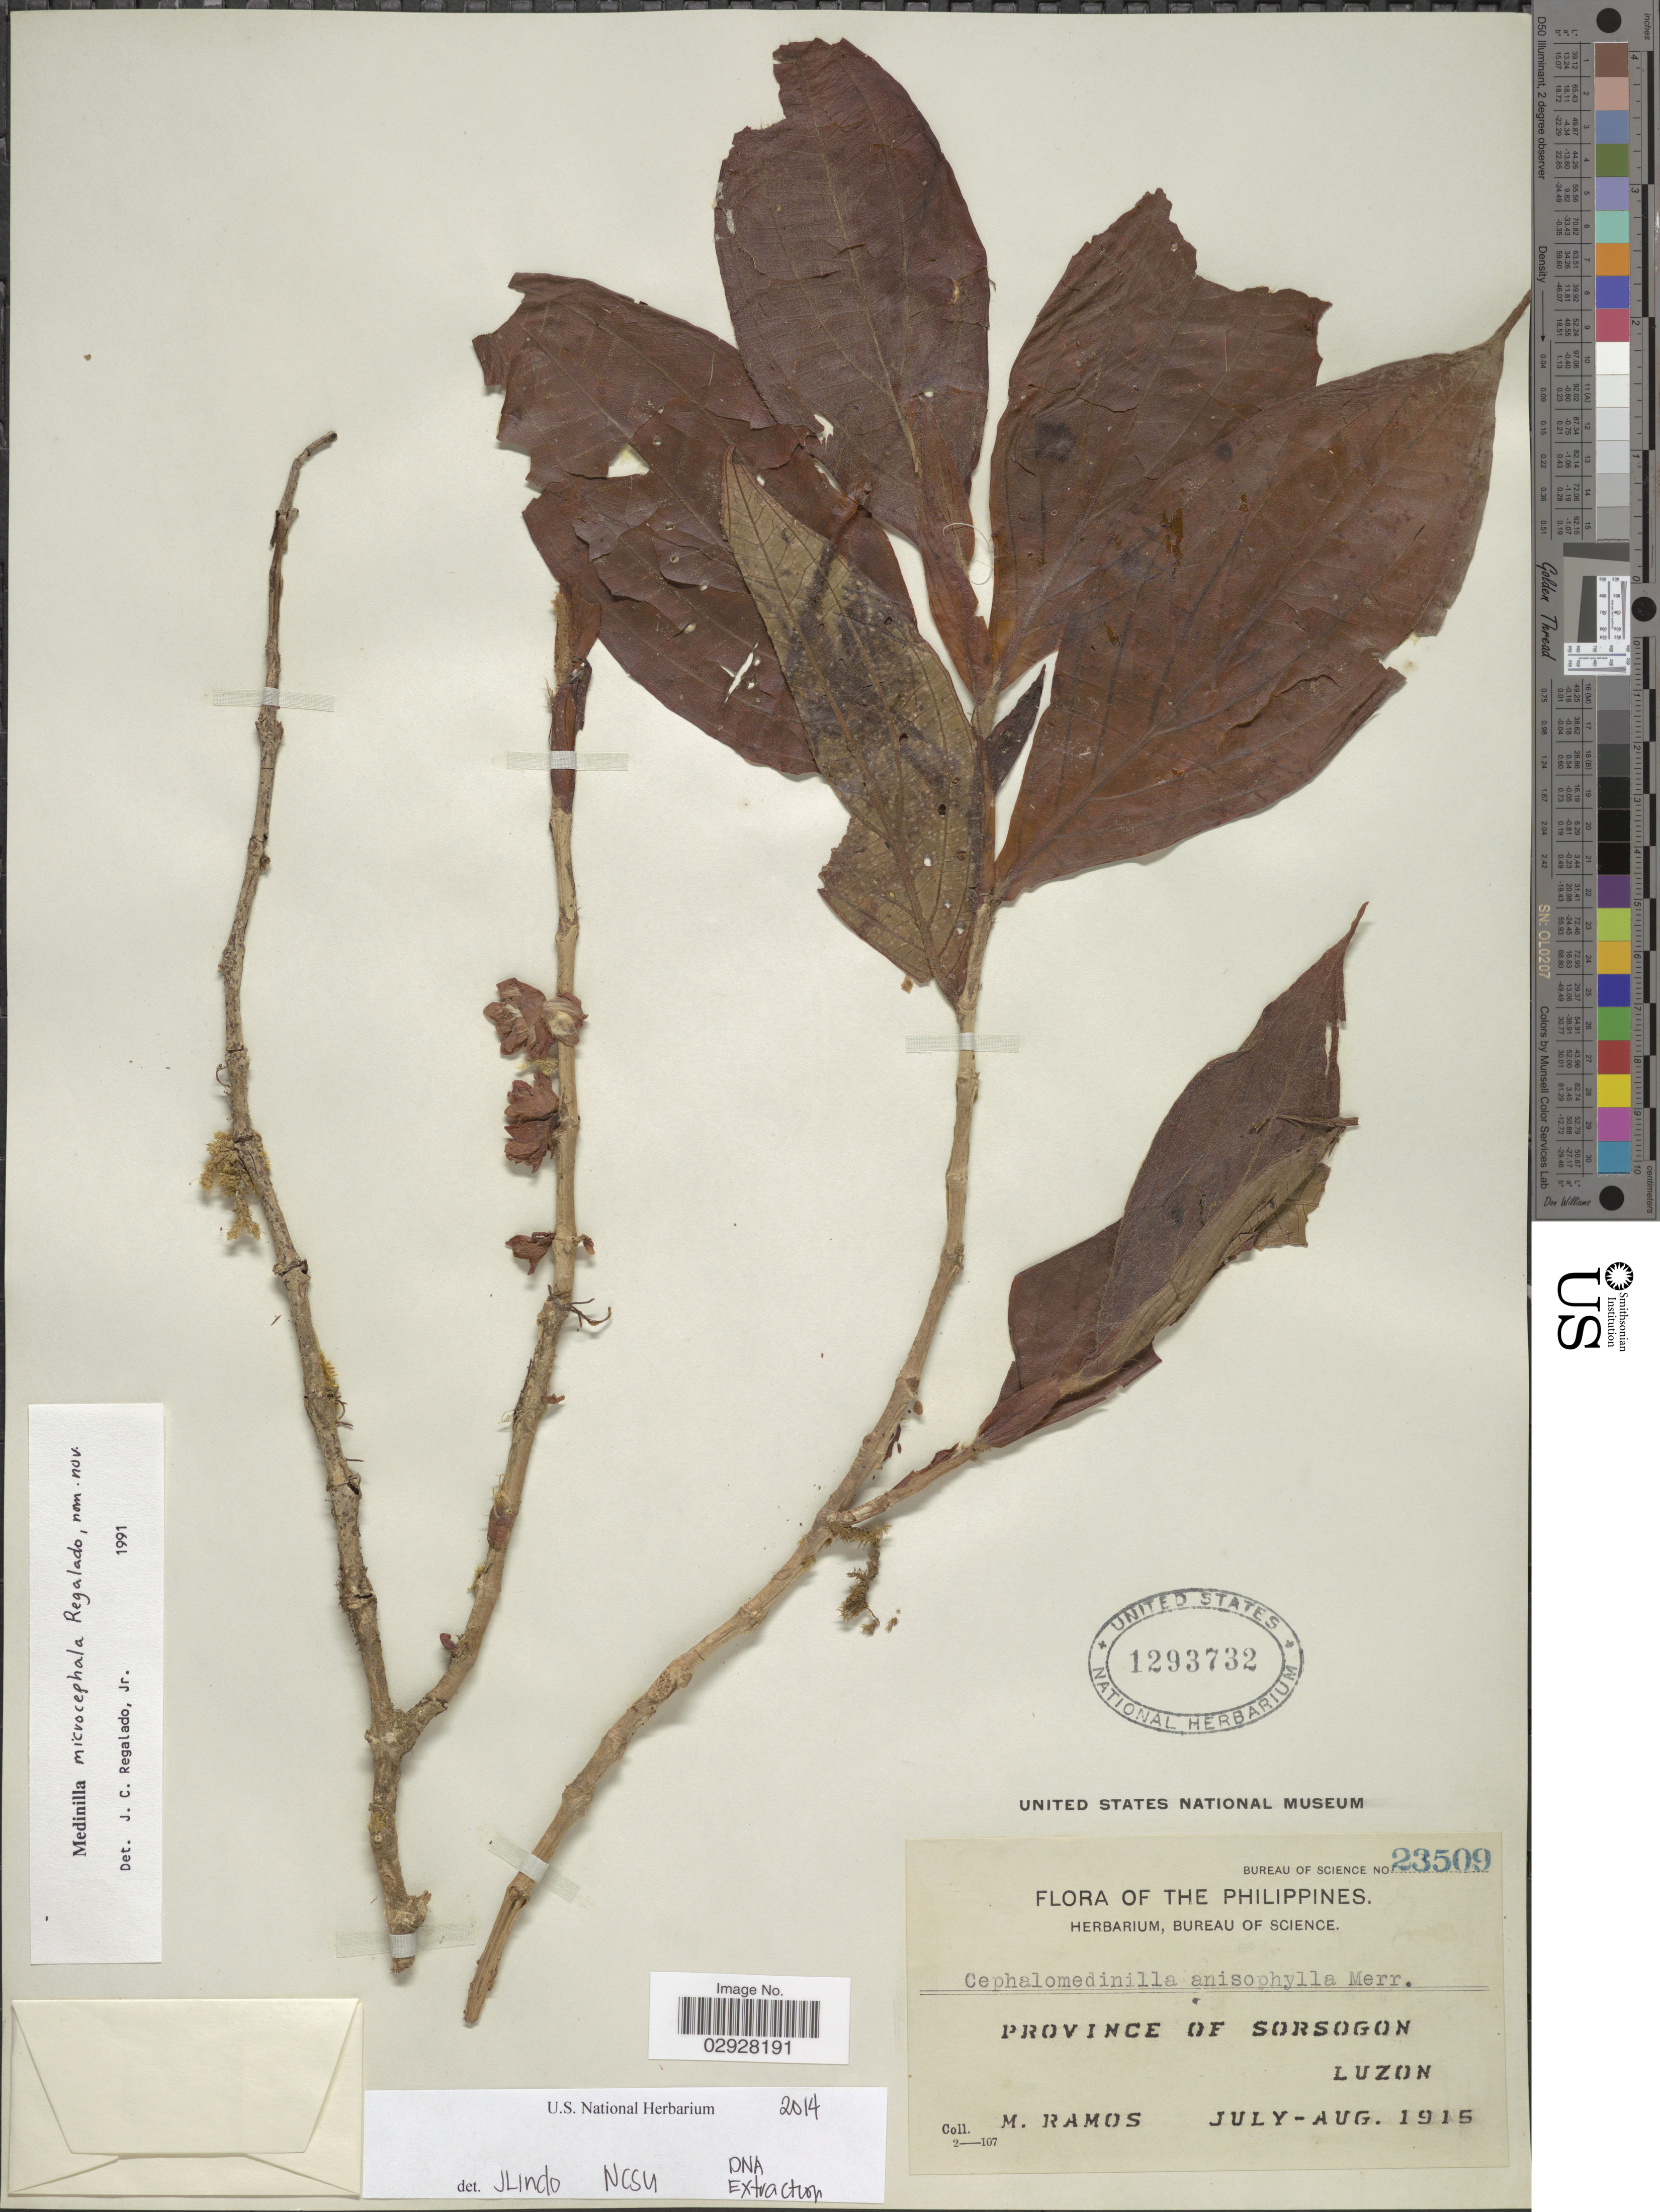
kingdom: Plantae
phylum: Tracheophyta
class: Magnoliopsida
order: Myrtales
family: Melastomataceae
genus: Medinilla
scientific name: Medinilla microcephala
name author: Regalado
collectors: M. Ramos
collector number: Bureau of Science 23509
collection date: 1915-07/1915-08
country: Philippines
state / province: Bicol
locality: Province of Sorsogon, Luzon.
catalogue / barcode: US 1293732